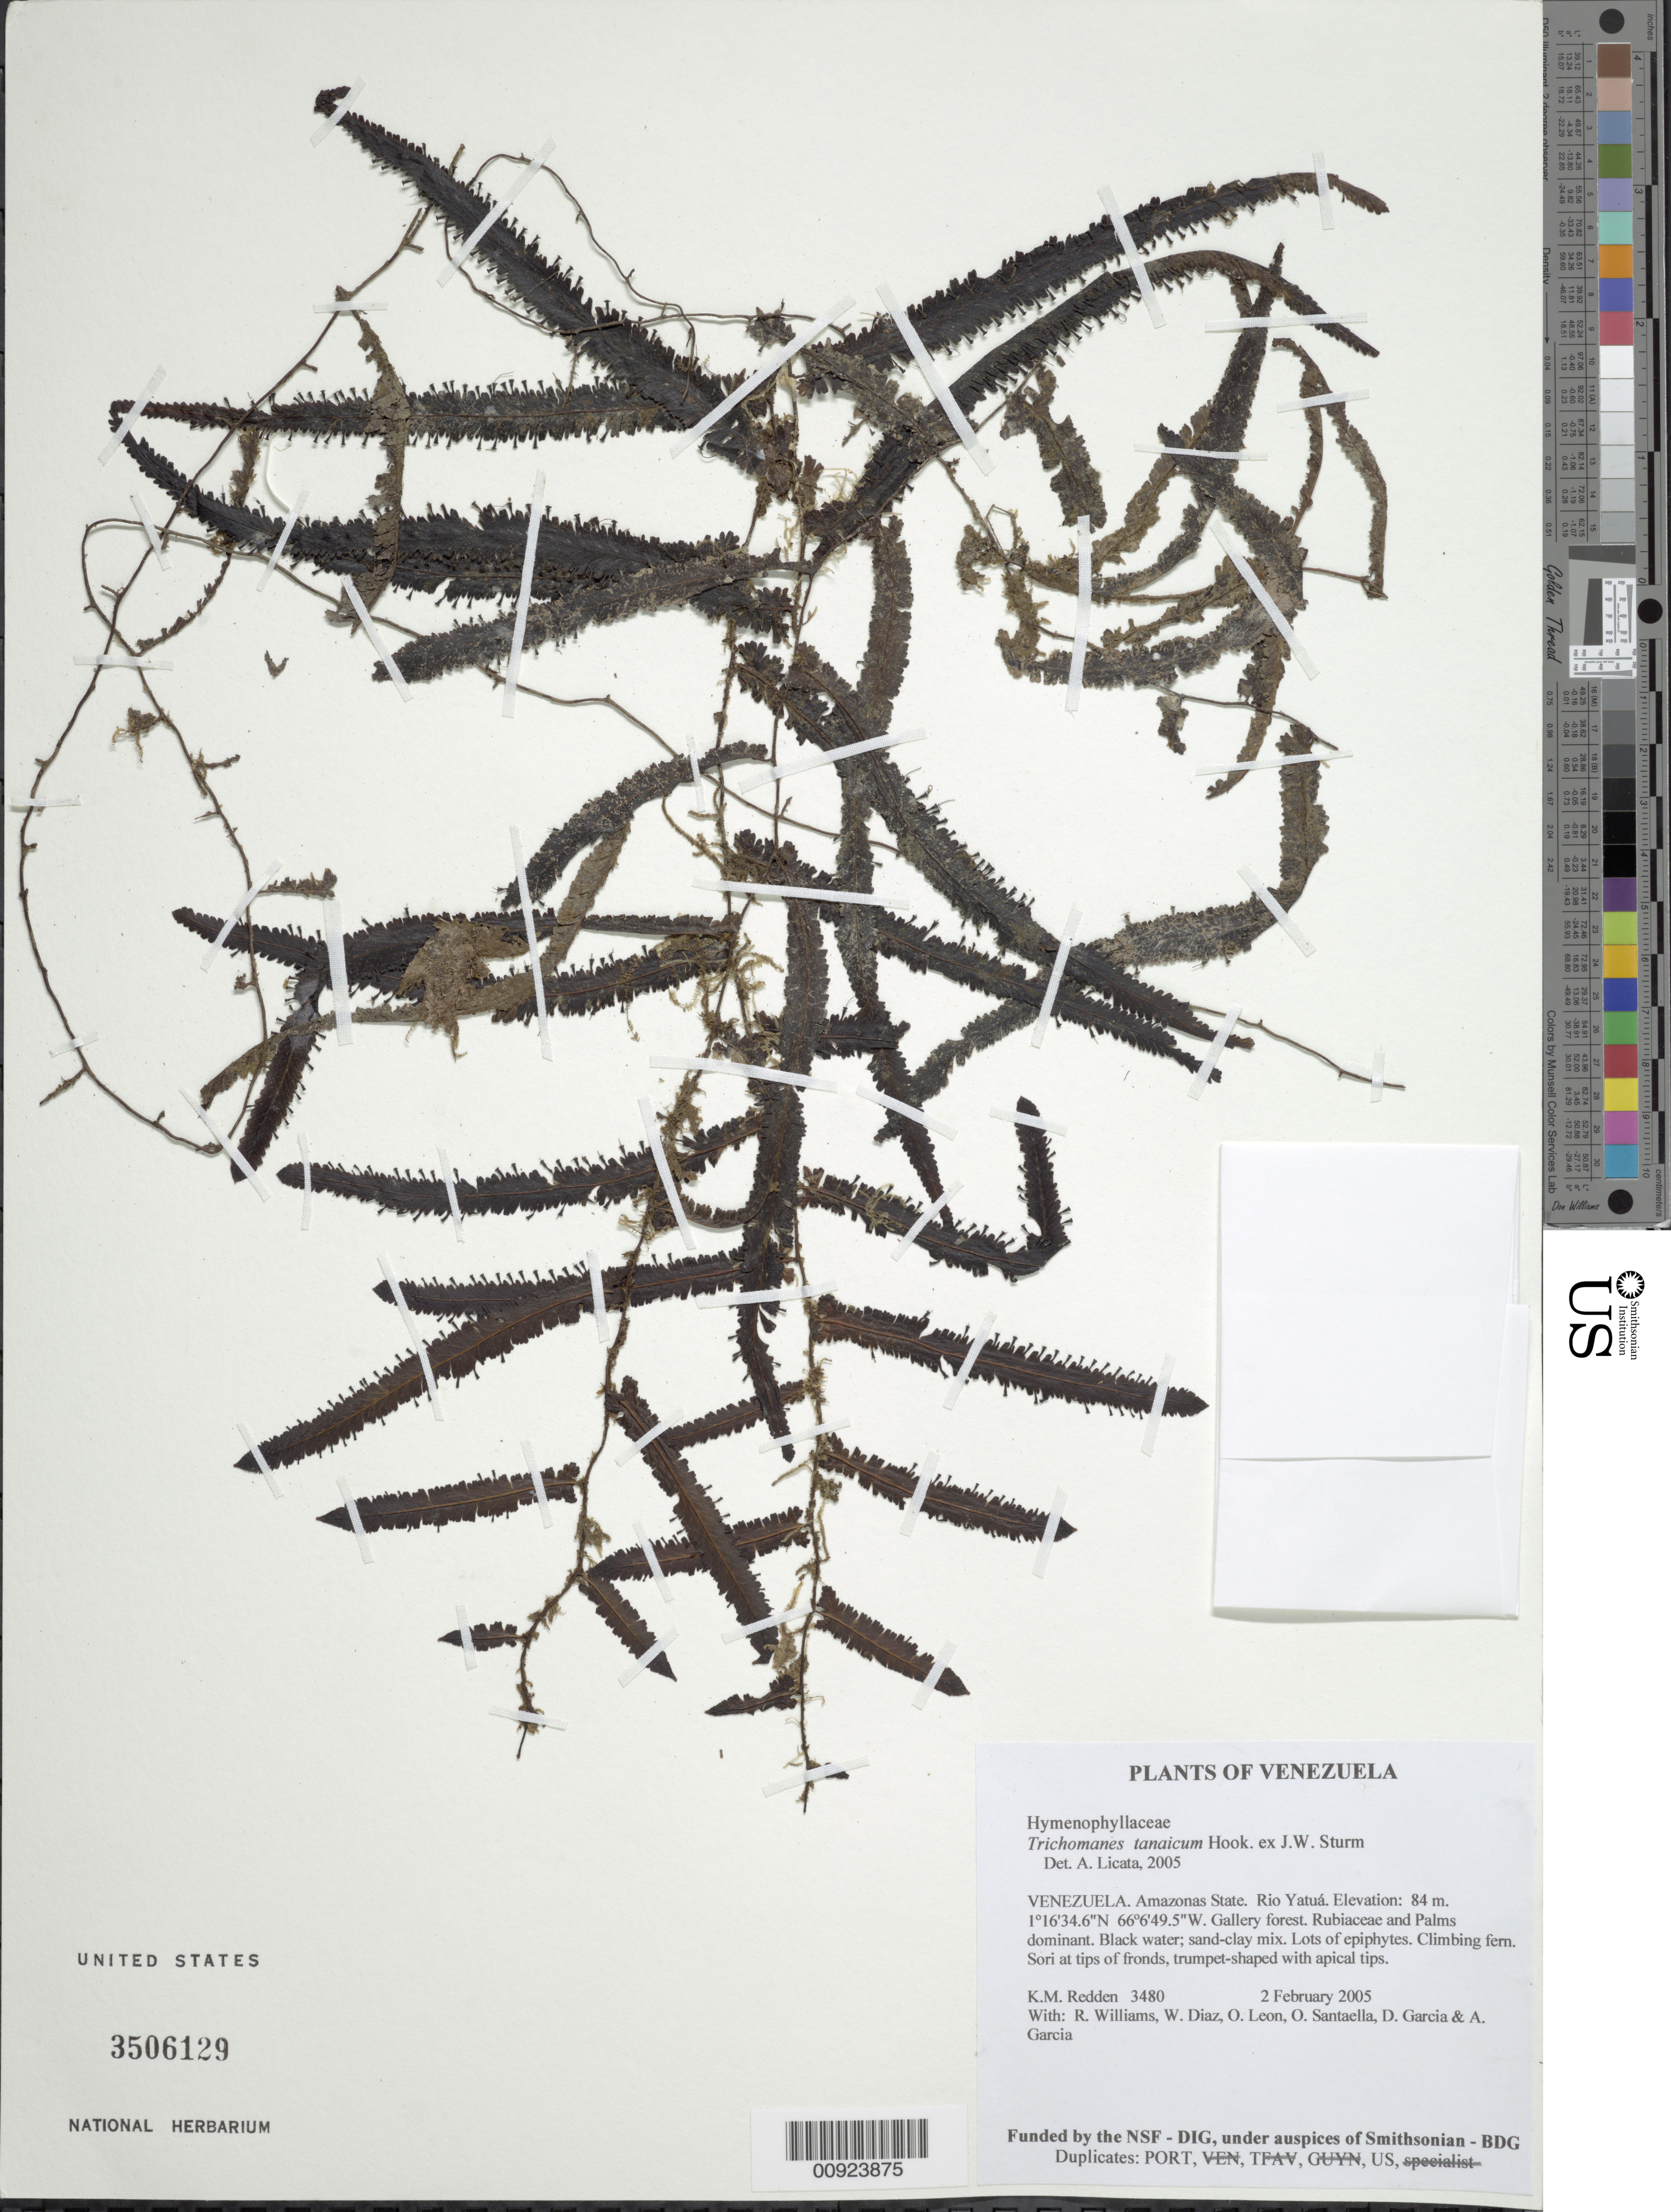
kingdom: Plantae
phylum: Tracheophyta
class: Polypodiopsida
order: Hymenophyllales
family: Hymenophyllaceae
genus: Trichomanes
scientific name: Trichomanes tanaicum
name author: Hook. ex J.W. Sturm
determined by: Licata, A., (PORT), Univ. Nac. Exp. de los Llanos Ezequiel Zamora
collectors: K. M. Redden, R. Williams, W. Díaz P., O. León, O. Santaella, D. Garcia & A. Garcia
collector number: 3480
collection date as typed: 2 February 2005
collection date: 2005-02-02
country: Venezuela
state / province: Amazonas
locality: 14 - Rio Yatuá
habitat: Gallery forest. Rubiaceae and palms dominant. Black water; sand-clay mix. Lots of epiphytes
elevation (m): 84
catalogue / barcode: US 3506129